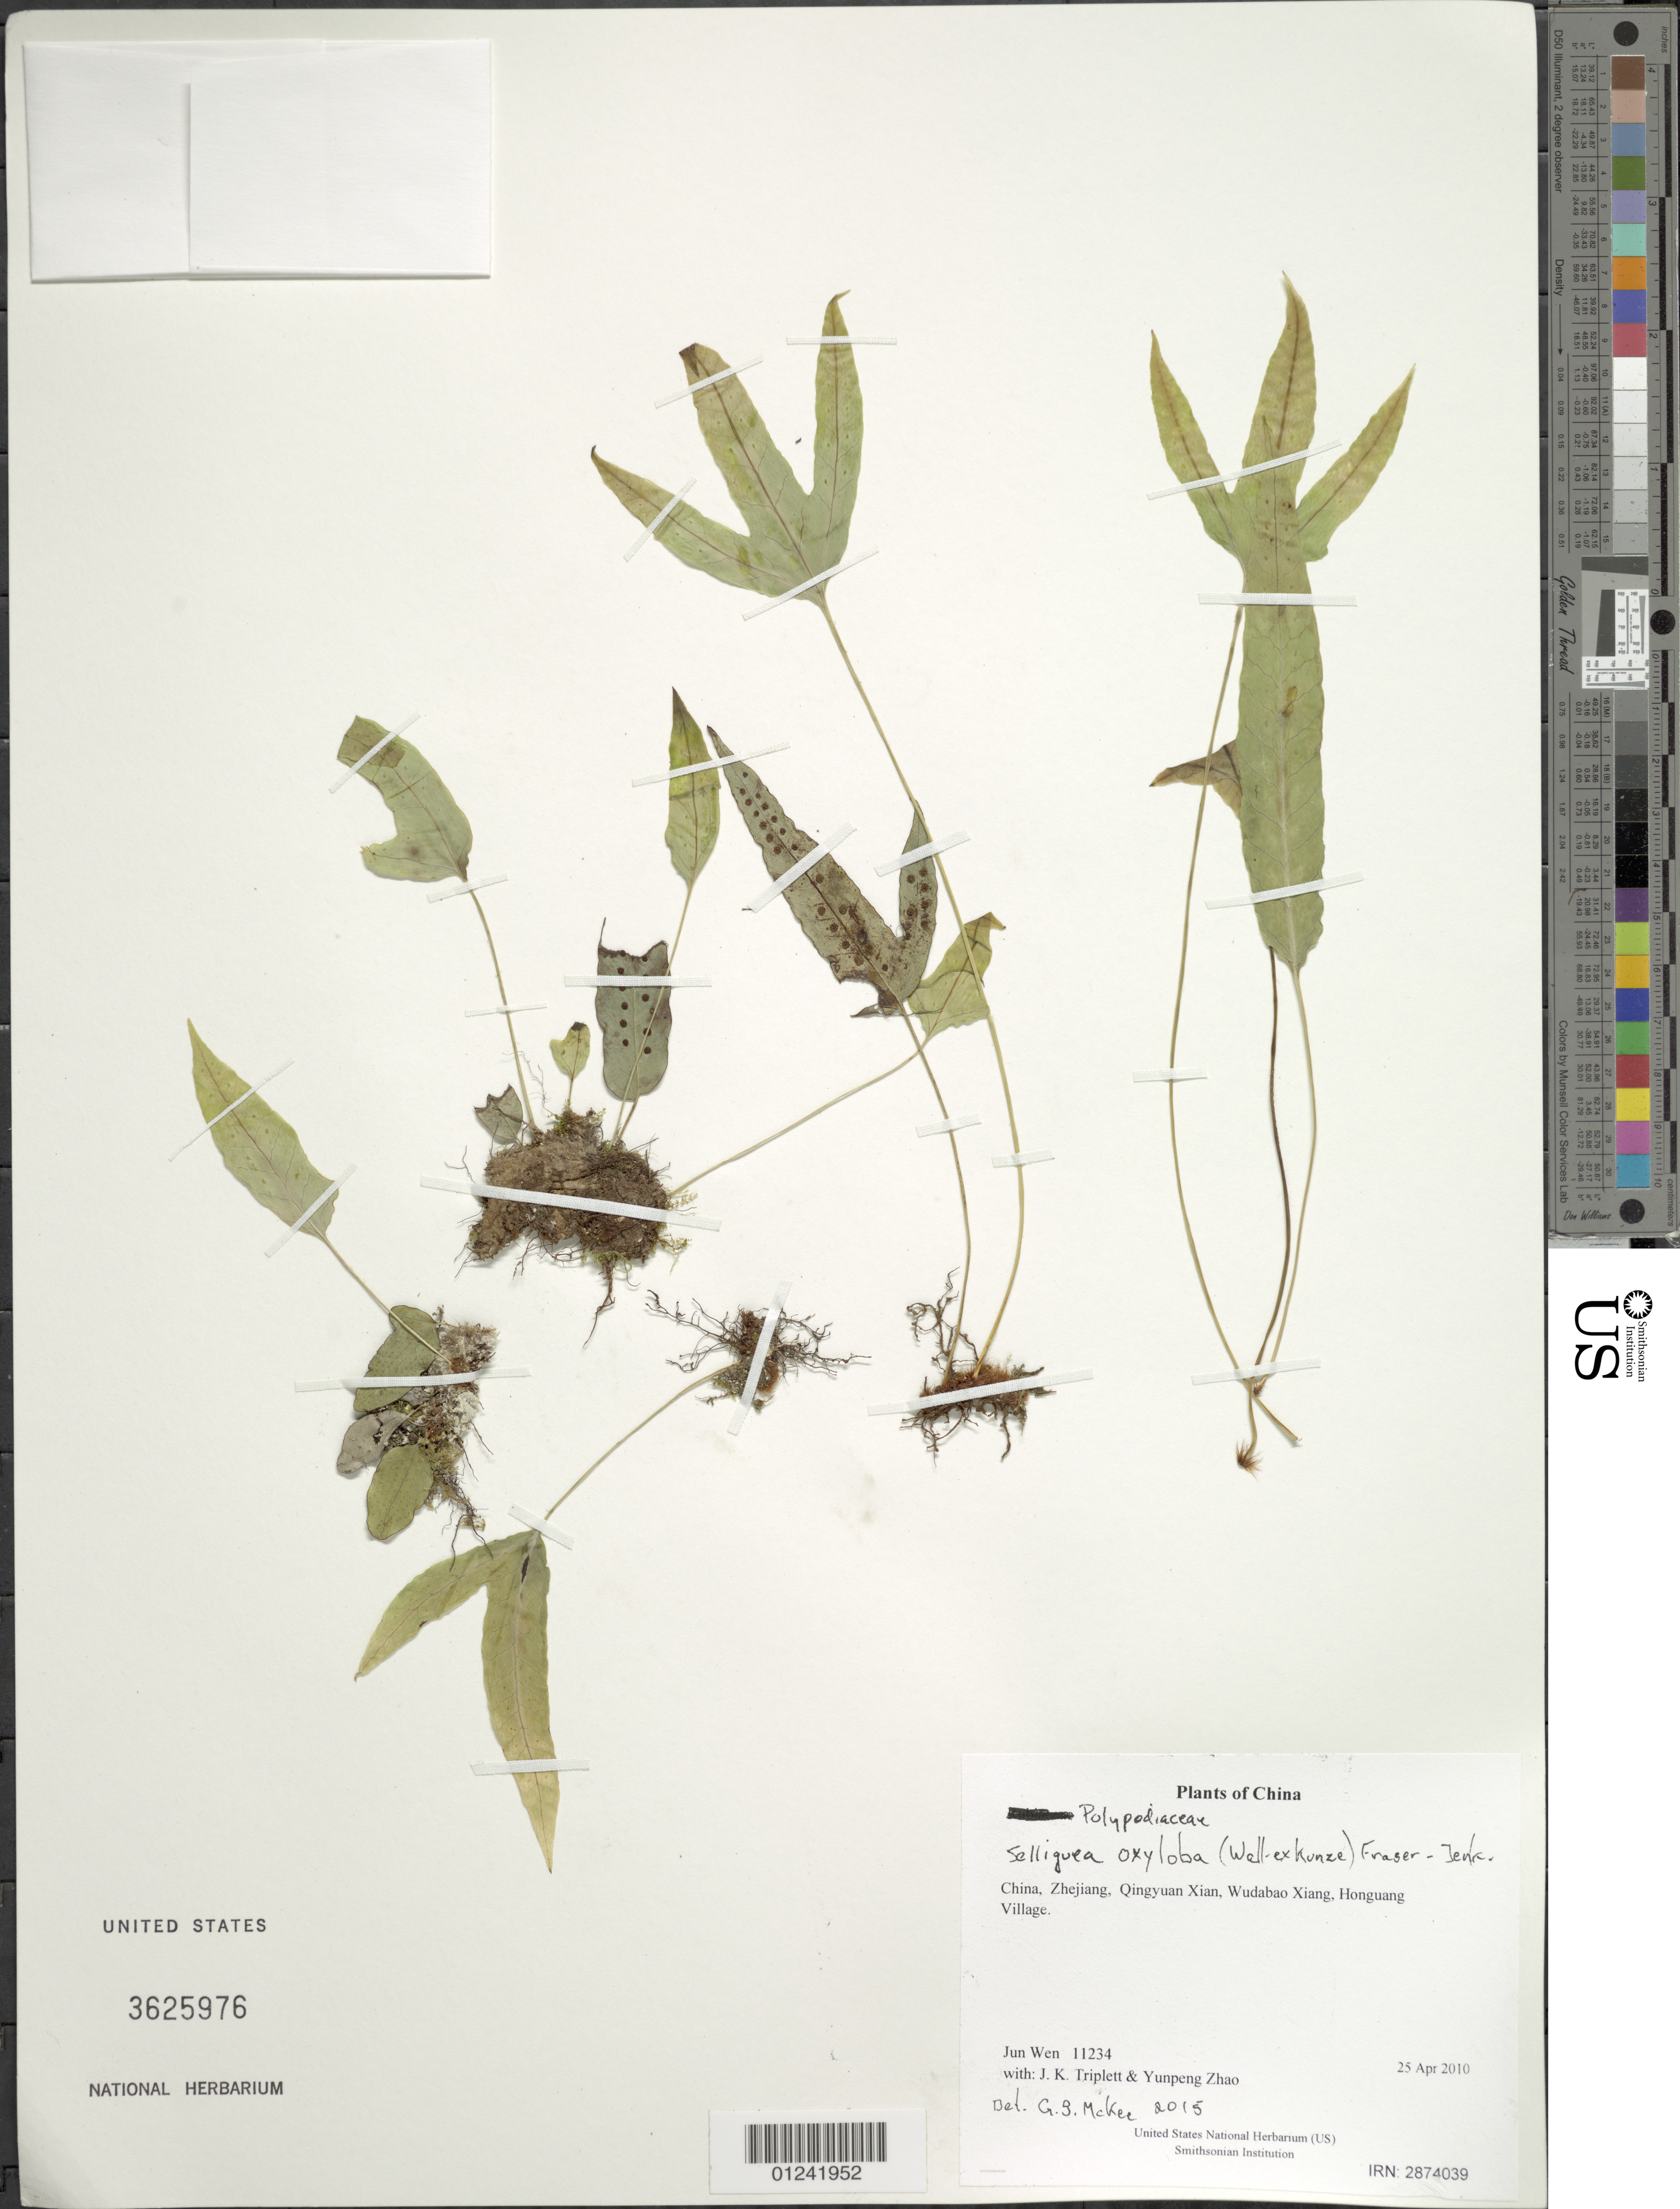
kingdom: Plantae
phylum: Tracheophyta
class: Polypodiopsida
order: Polypodiales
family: Polypodiaceae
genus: Selliguea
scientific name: Selliguea oxyloba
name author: (Wall. ex Kunze) Fraser-Jenk.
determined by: Kelloff, Carol L.; McKee, G. S.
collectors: J. Wen, J. K. Triplett & Yunpeng Zhao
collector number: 11234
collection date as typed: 25 Apr 2010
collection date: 2010-04-25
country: China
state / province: Zhejiang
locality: Qingyuan Xian, Wudabao Xiang, Honguang Village.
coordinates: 27 41.492 N, 119 07.832 E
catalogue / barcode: US 3625976